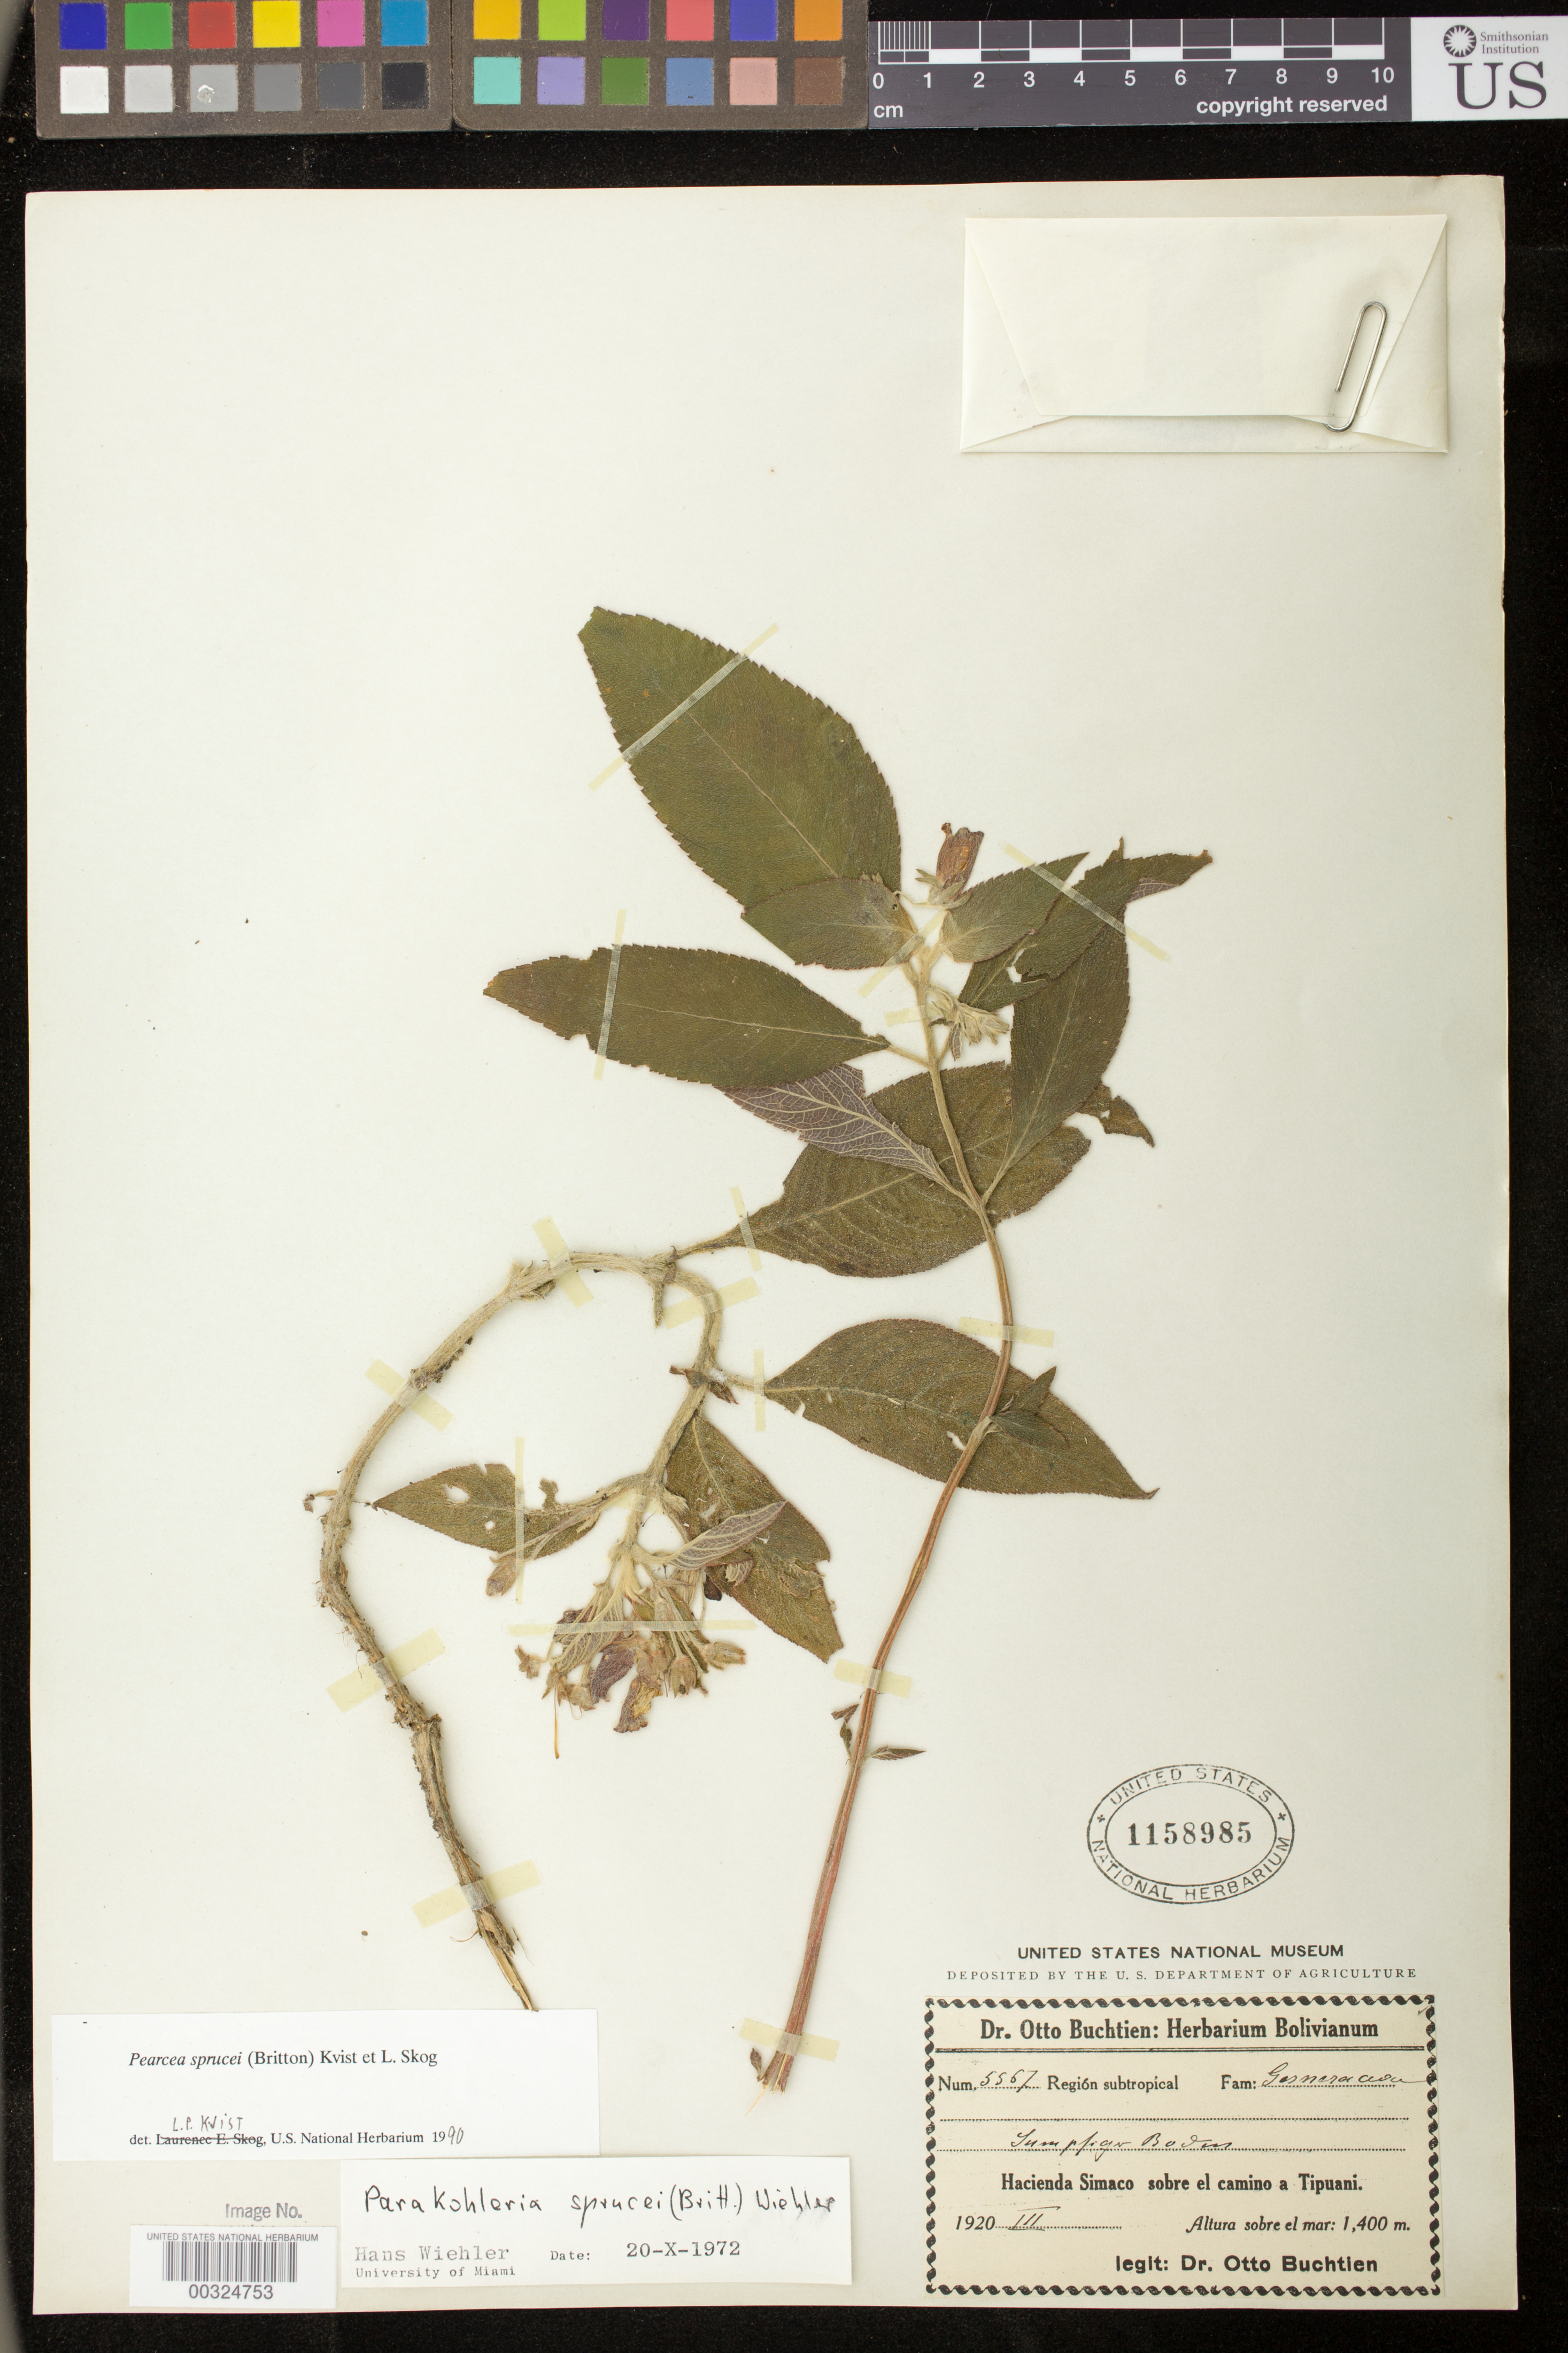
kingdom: Plantae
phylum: Tracheophyta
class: Magnoliopsida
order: Lamiales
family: Gesneriaceae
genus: Pearcea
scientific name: Pearcea sprucei var. sprucei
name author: (Britton ex Rusby) L.P. Kvist & L.E. Skog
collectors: O. Buchtien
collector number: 5567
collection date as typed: Mar 1920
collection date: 1920-03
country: Bolivia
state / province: La Paz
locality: Hacienda Simaco above road to Tipuani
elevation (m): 1400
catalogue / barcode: US 1158985